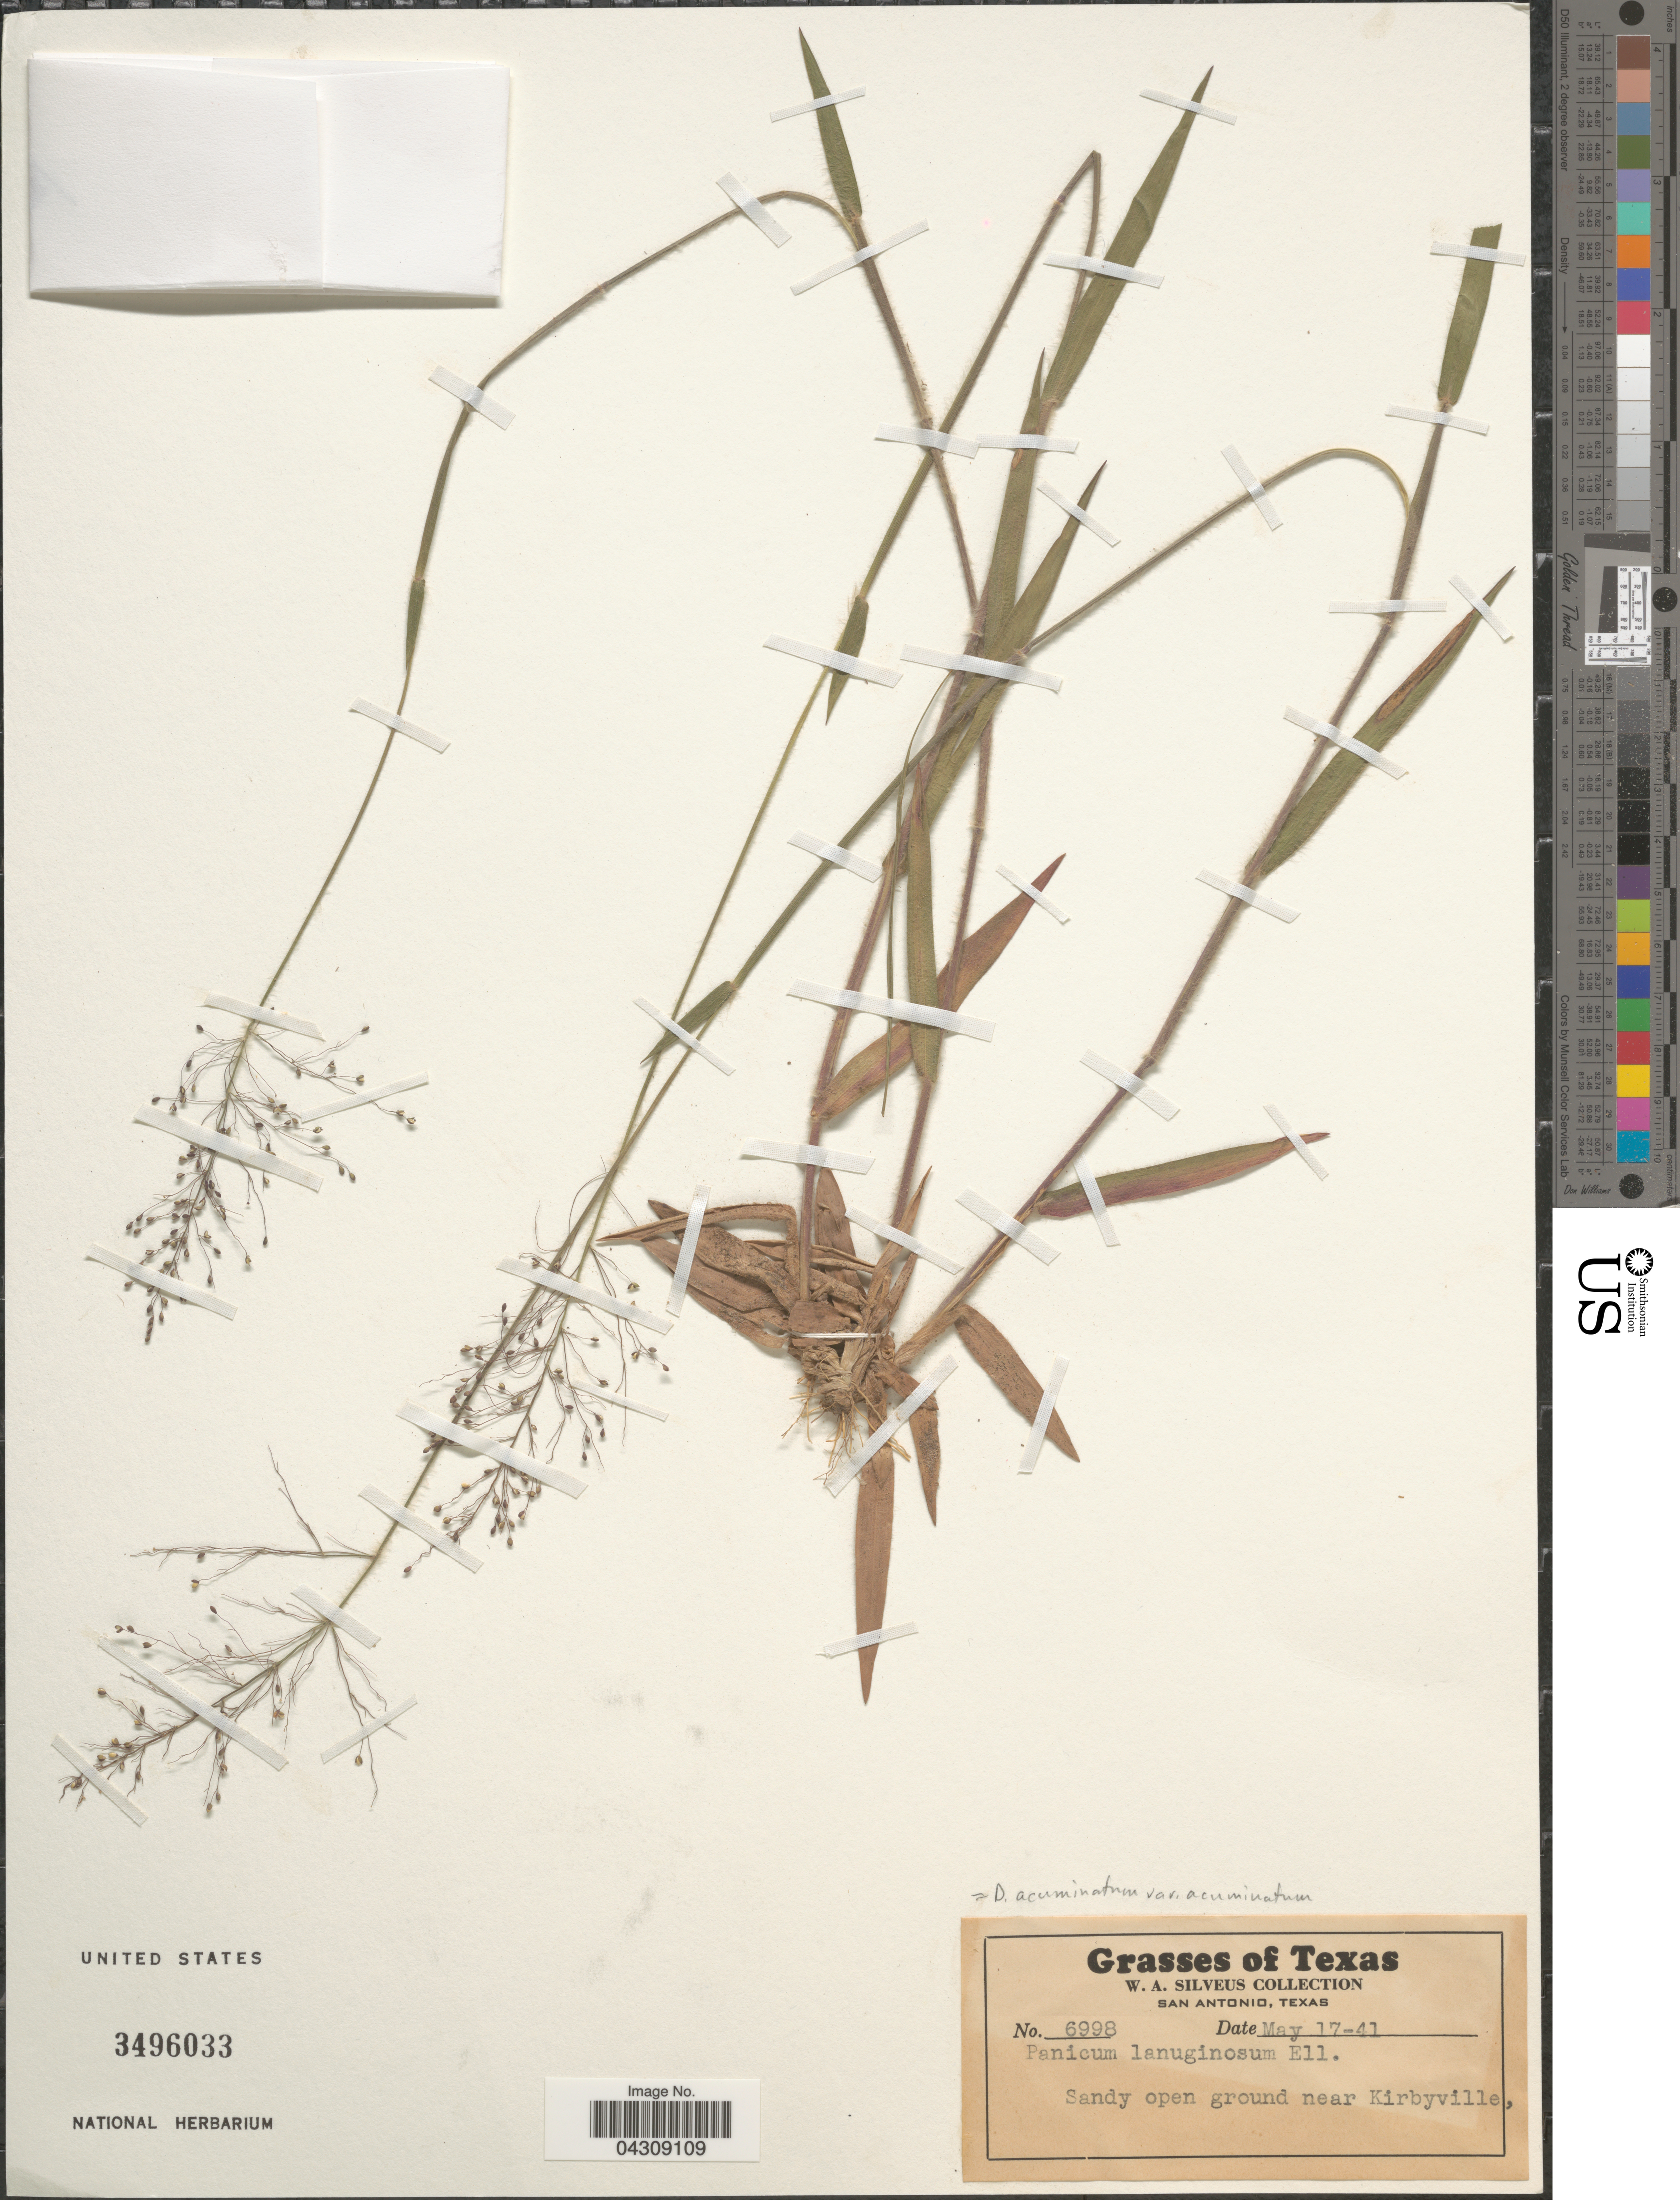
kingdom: Plantae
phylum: Tracheophyta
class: Liliopsida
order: Poales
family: Poaceae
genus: Dichanthelium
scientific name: Dichanthelium acuminatum var. acuminatum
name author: (Sw.) Gould & C.A. Clark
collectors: W. Silveus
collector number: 6998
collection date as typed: Transcribed d/m/y: 17/5/41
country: United States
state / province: Texas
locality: Near Kirbyville.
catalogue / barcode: US 3496033